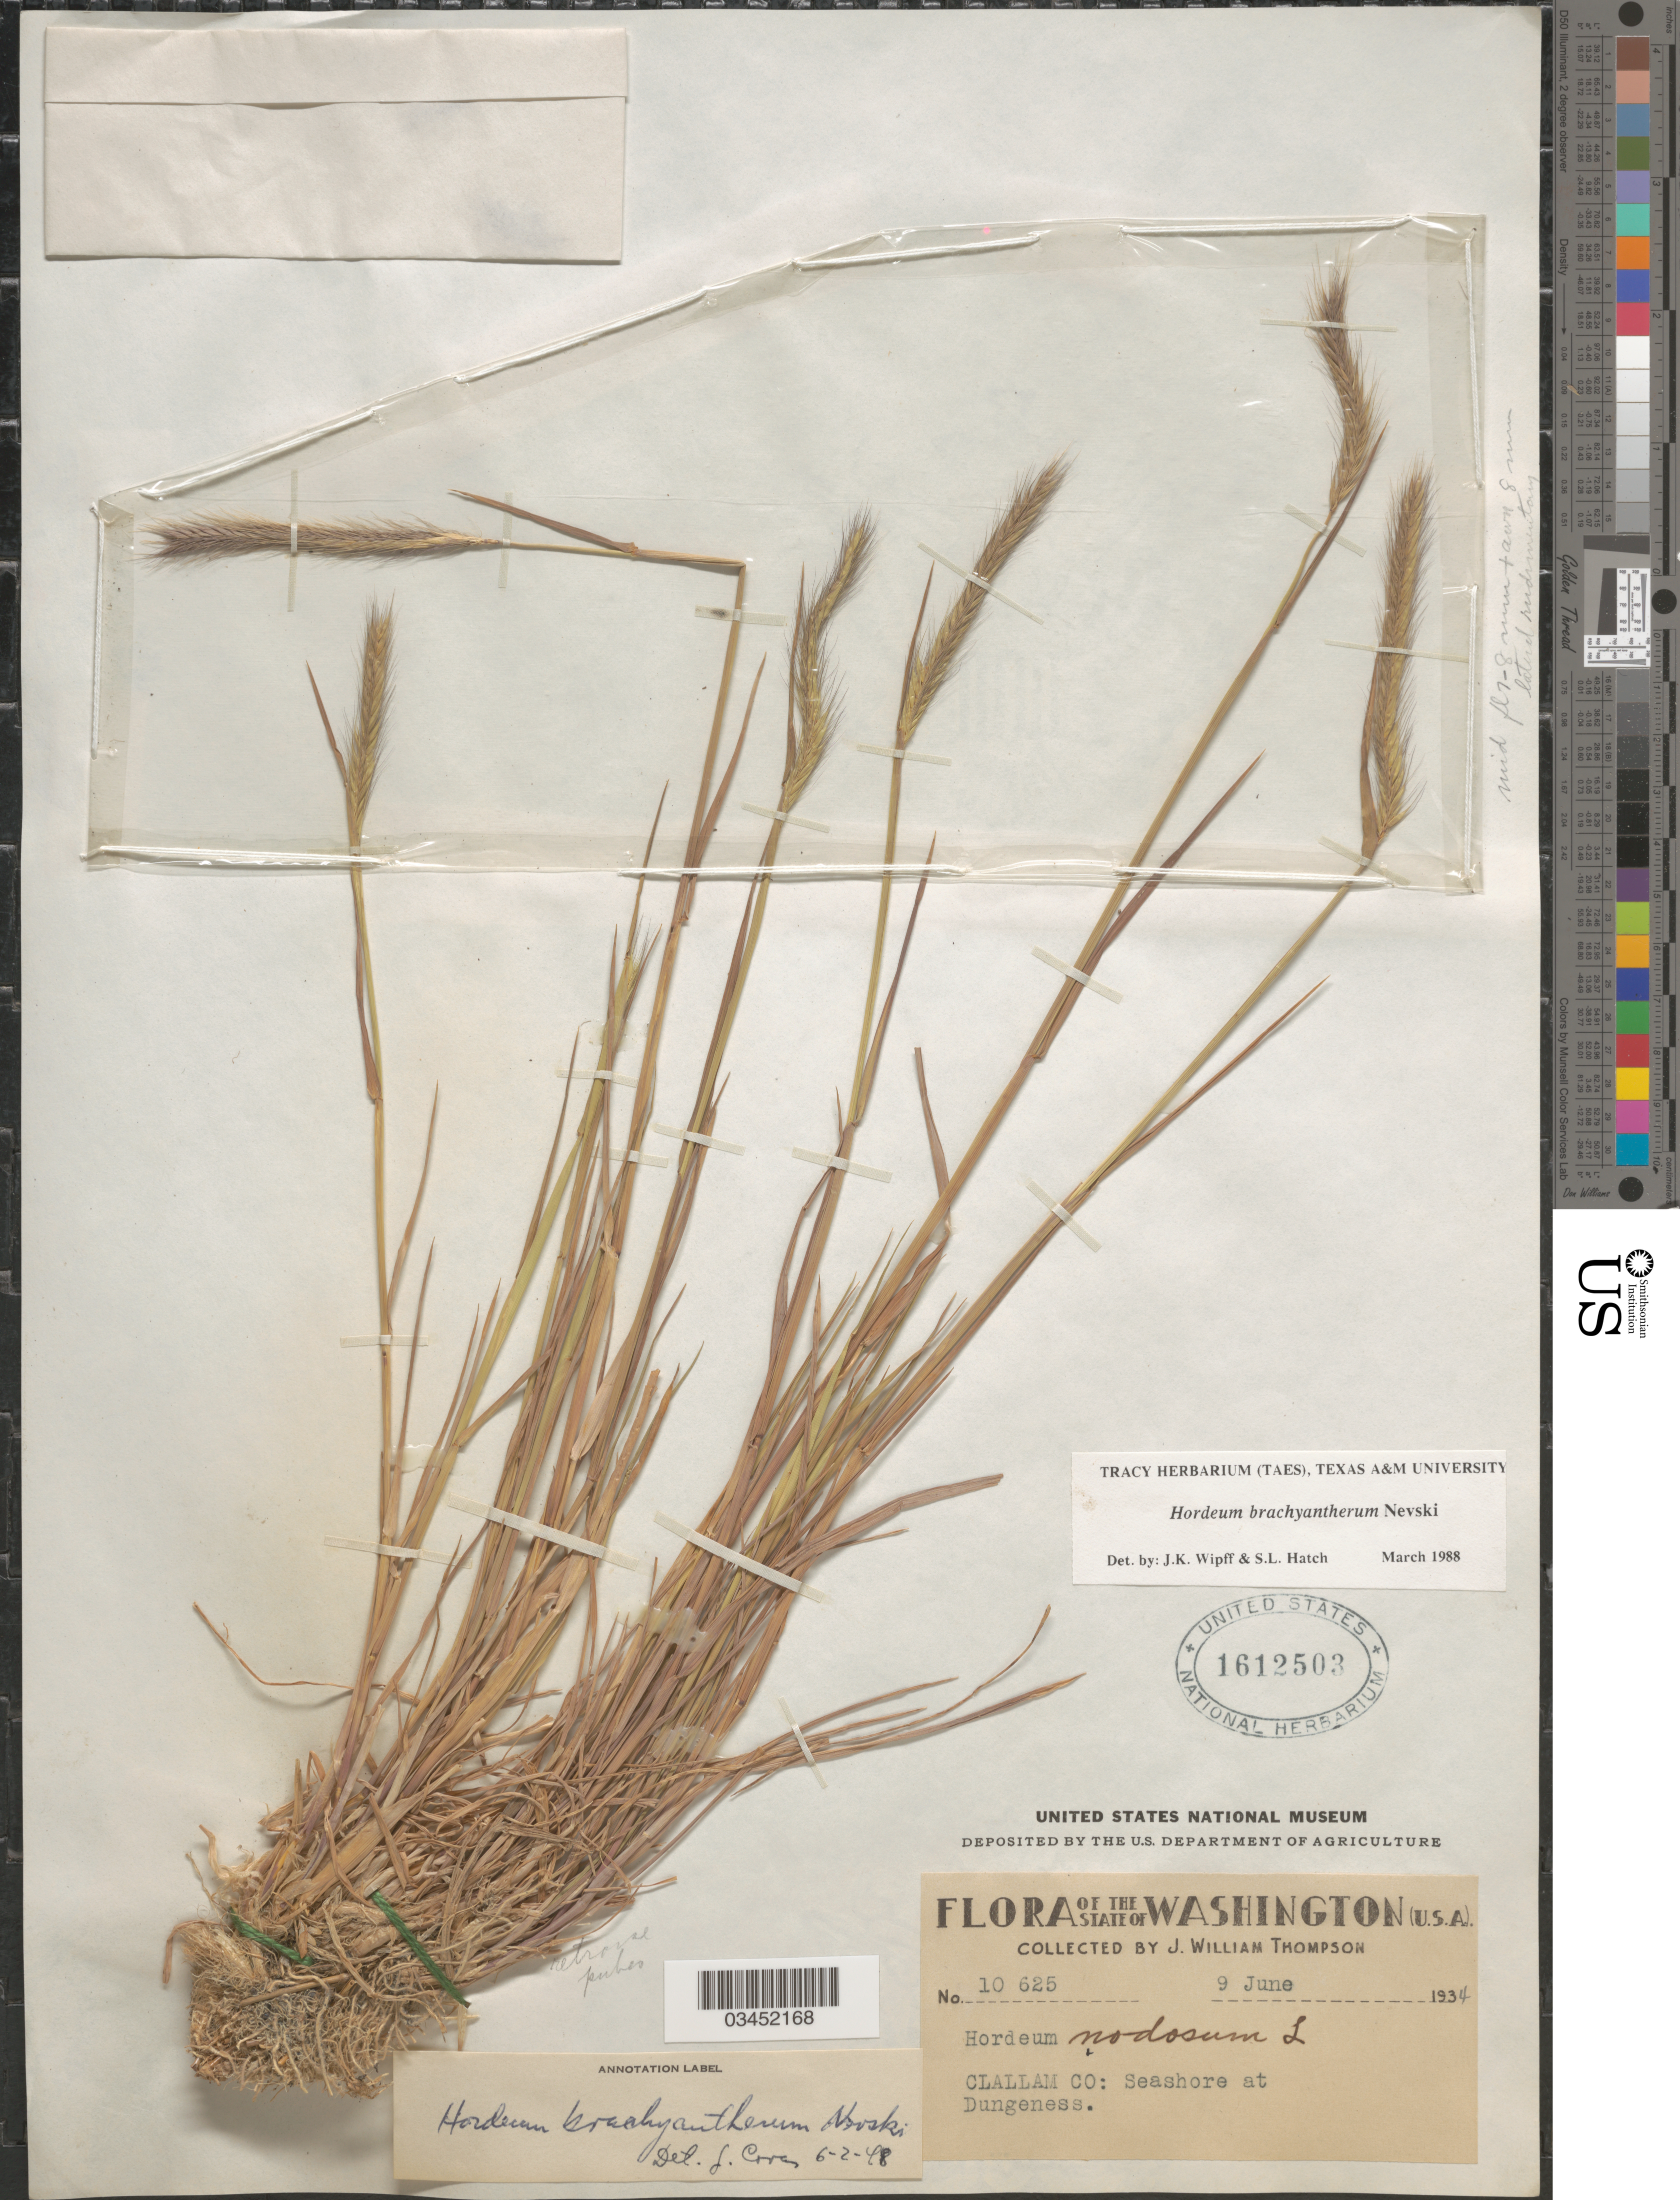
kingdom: Plantae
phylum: Tracheophyta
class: Liliopsida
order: Poales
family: Poaceae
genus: Hordeum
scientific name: Hordeum brachyantherum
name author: Nevski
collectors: J. W. Thompson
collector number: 10625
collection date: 1934-06-09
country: United States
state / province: Washington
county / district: Clallam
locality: Clallam Co: Seashore at Dungeness.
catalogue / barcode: US 1612503